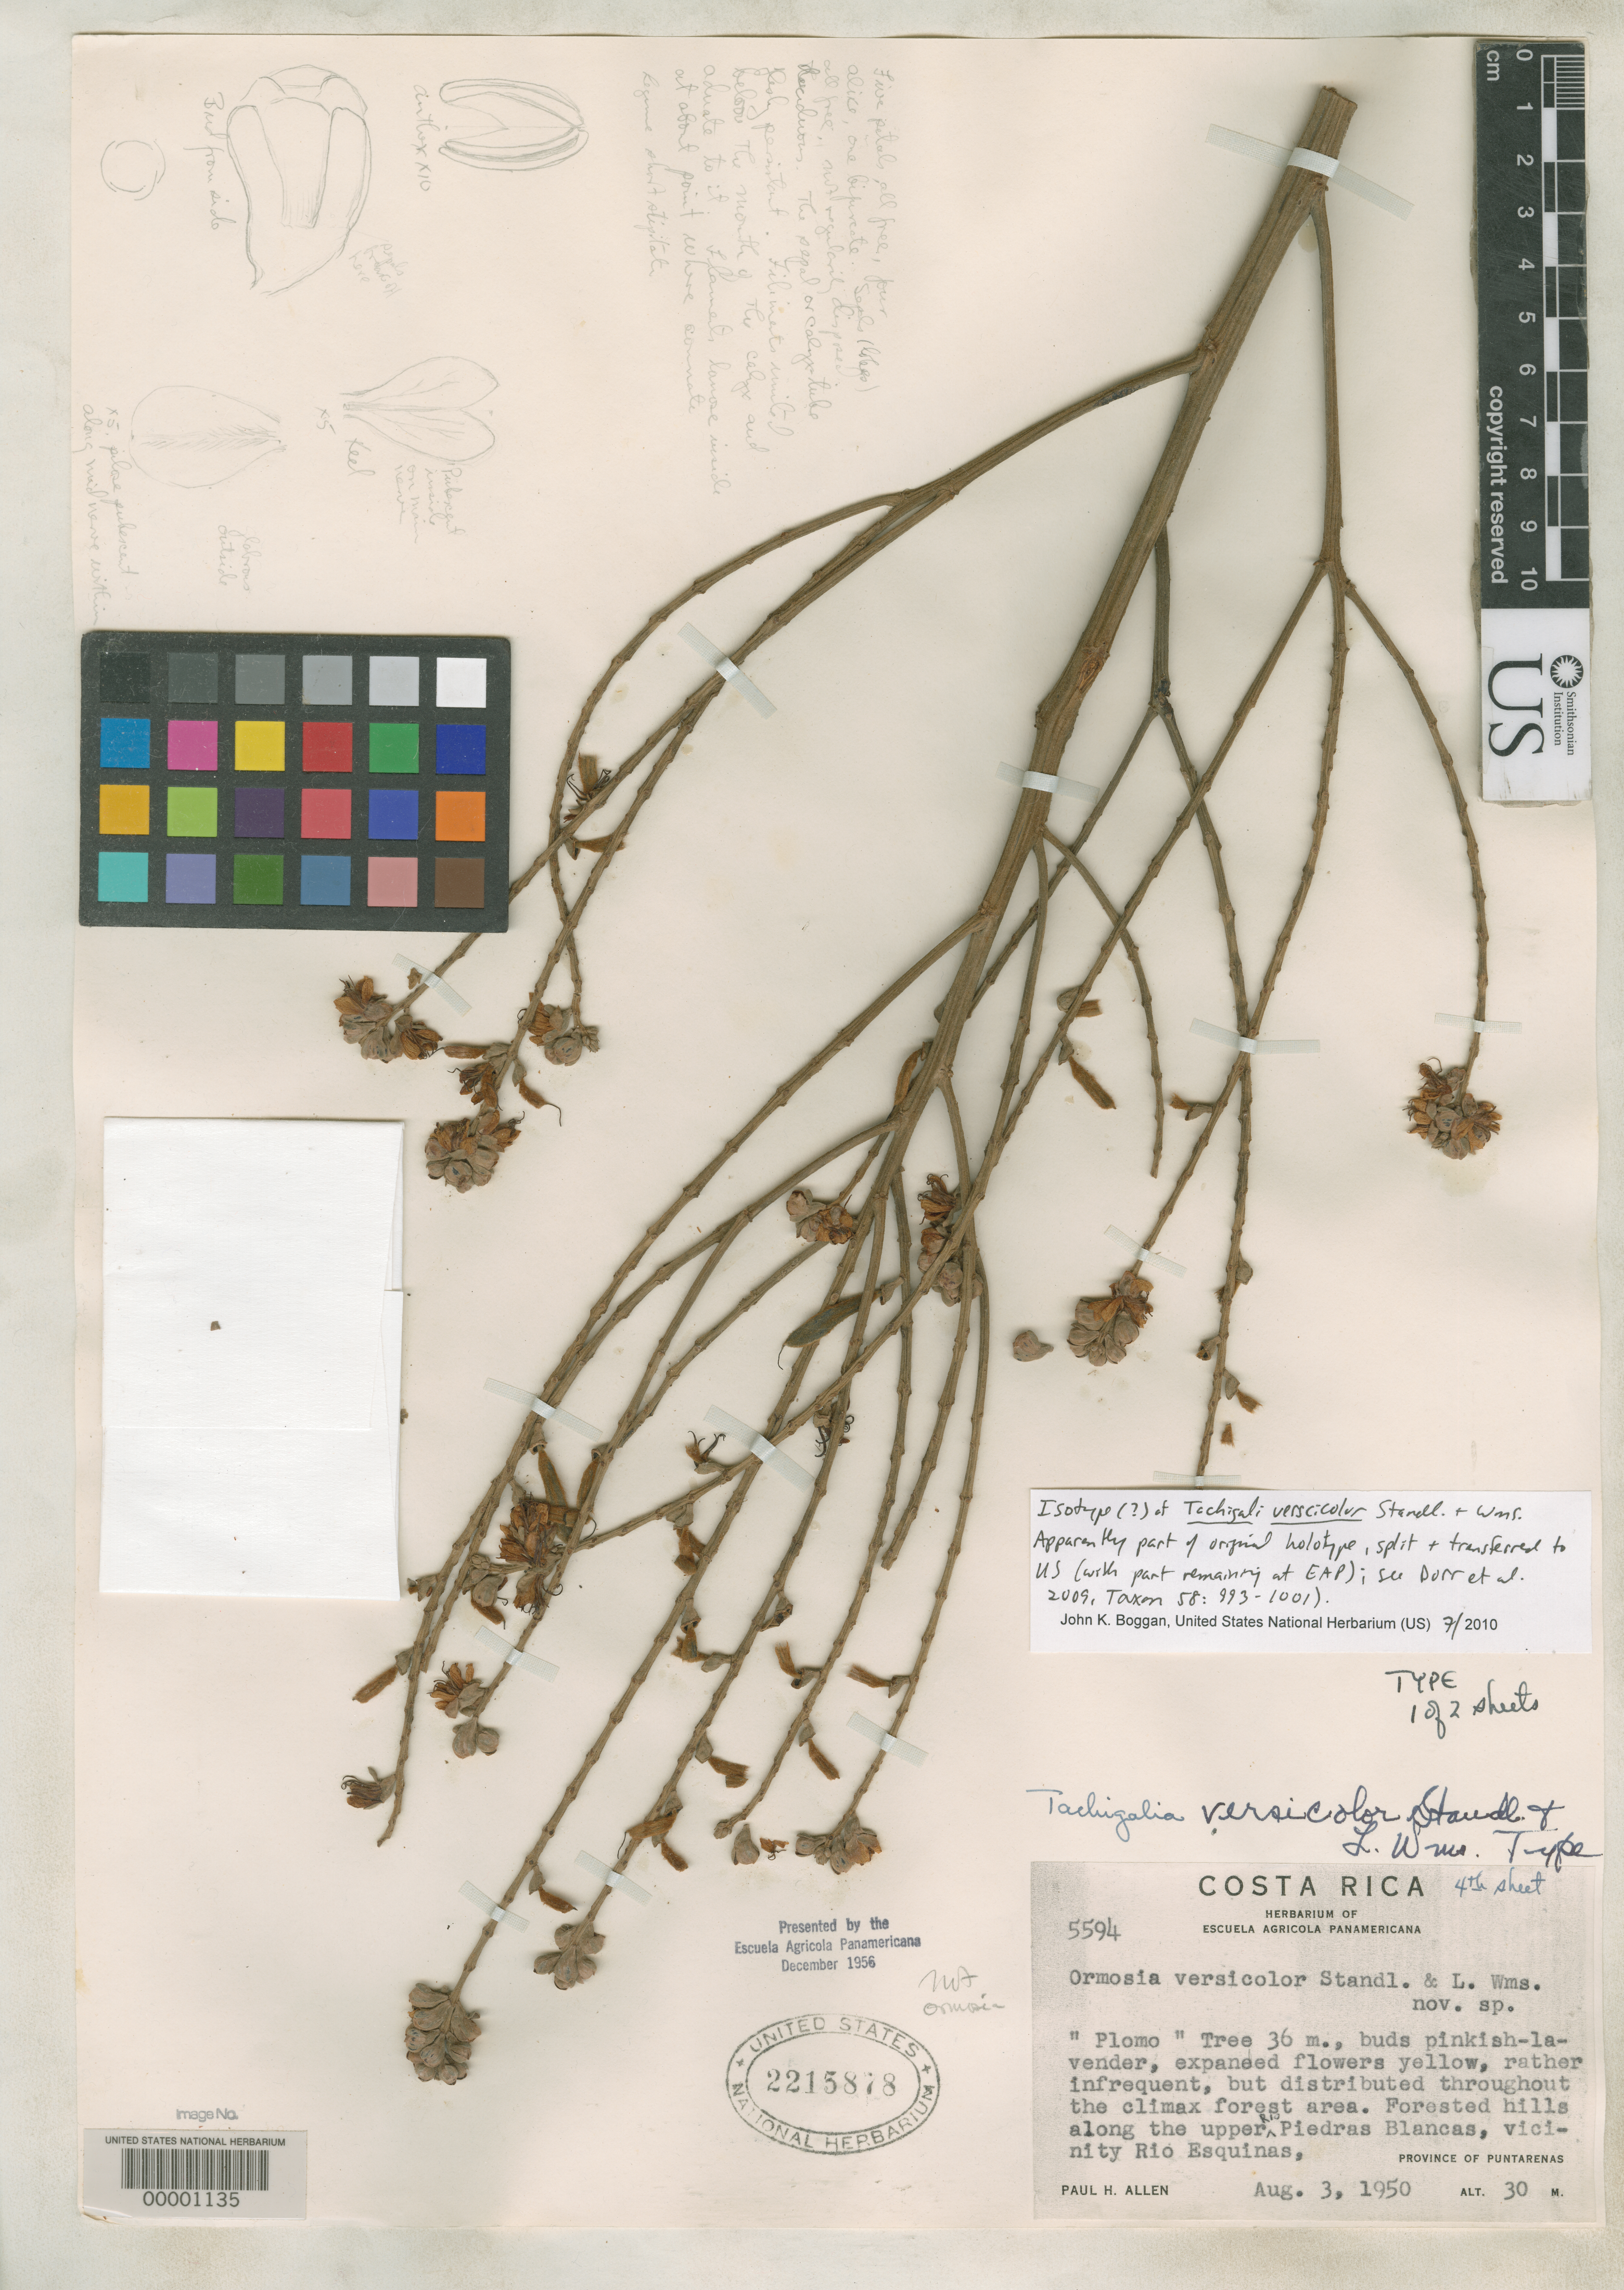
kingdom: Plantae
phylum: Tracheophyta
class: Magnoliopsida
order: Fabales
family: Fabaceae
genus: Tachigali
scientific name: Tachigali versicolor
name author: Standl. & L.O. Williams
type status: Isotype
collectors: P. H. Allen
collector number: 5594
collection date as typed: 03 Aug 1950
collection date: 1950-08-03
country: Costa Rica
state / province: Puntarenas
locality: Along upper Rio Piedras Blancas, vicinity Rio Esquinas.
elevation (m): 30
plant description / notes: "Presented by the Escuela Agricola Panamericana December 1956." Apparently part of original holotype, split & transferred to US (with part remaining at EAP); see Dorr et al. 2009, Taxon 58: 993-1001.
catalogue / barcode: US 2215878